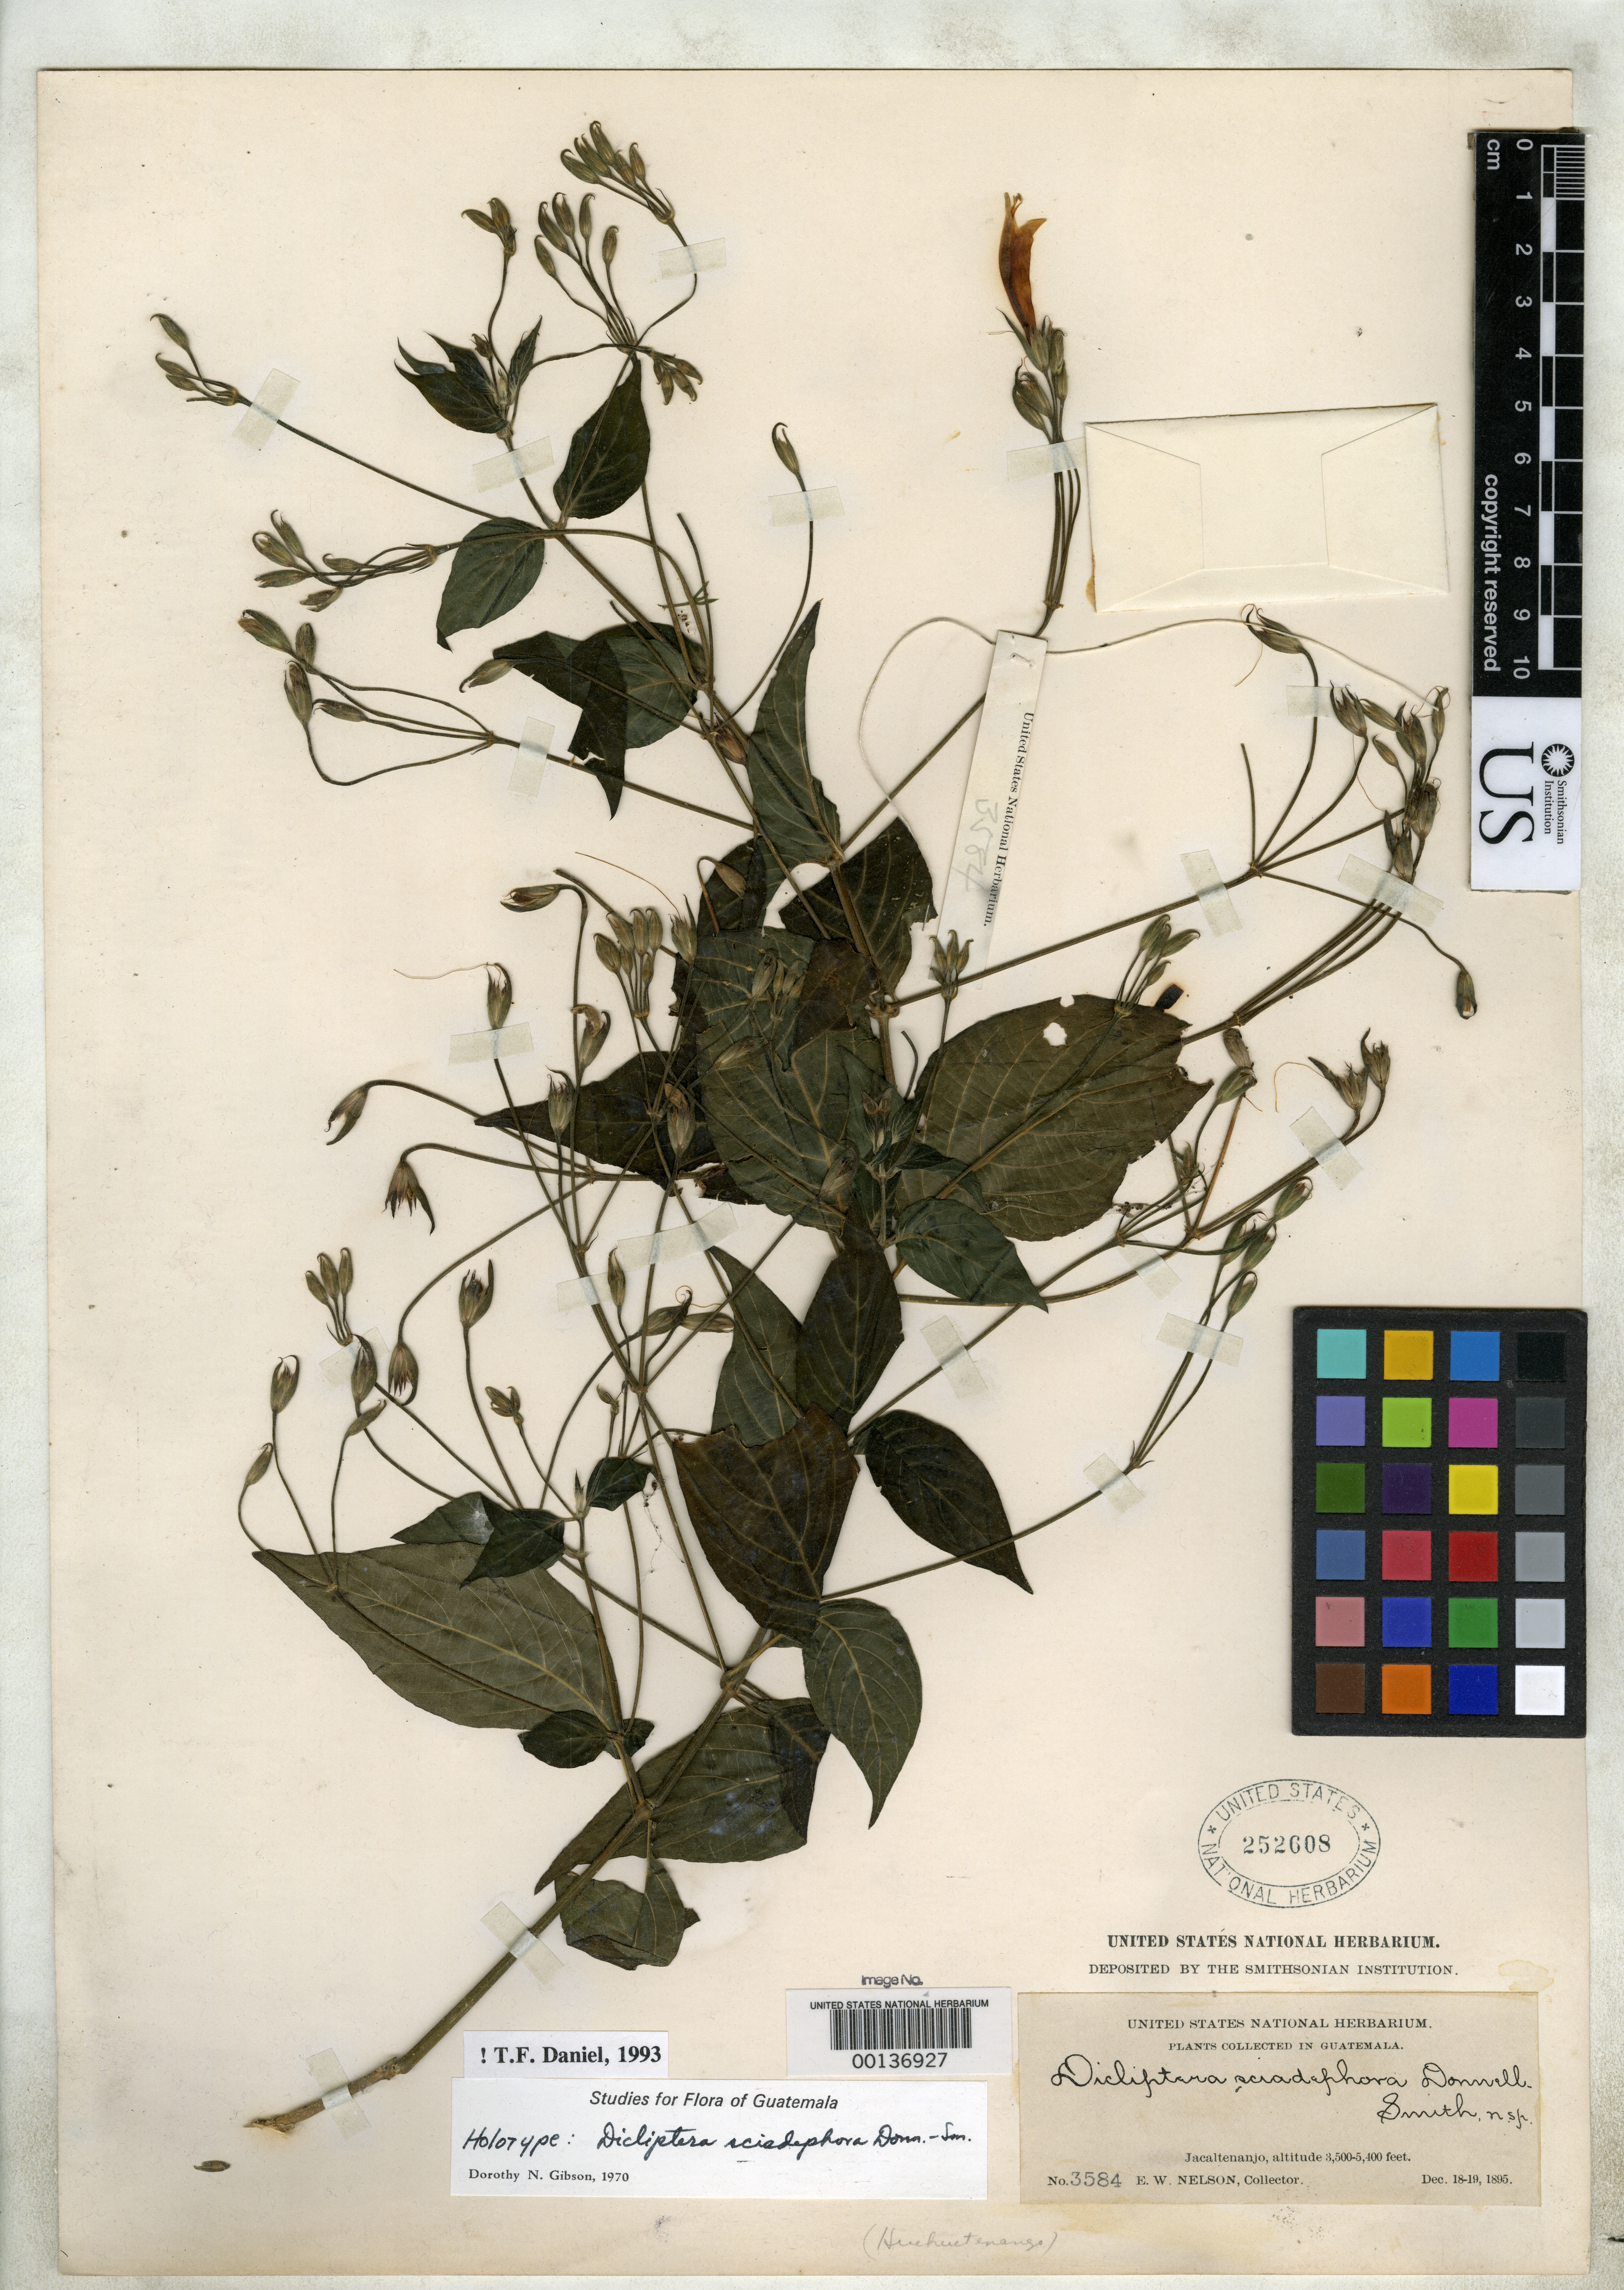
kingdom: Plantae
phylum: Tracheophyta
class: Magnoliopsida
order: Lamiales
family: Acanthaceae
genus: Dicliptera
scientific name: Dicliptera sciadephora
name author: Donn. Sm.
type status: Isotype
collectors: E. W. Nelson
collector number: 3584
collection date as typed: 18 Dec 1895 to 19 Dec 1895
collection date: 1895-12-18/1895-12-19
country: Guatemala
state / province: Huehuetenango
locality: Jacaltenango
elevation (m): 1067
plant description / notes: Annotated by D.N. Gibson (1970) as "holotype" of Dicliptera sciadeophora Donn. Sm. but this specimen is probably an isotype. See USNH 1320260 for a specimen recieved from the John Donnell Smith herbarium that is probably the holotype.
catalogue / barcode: US 252608